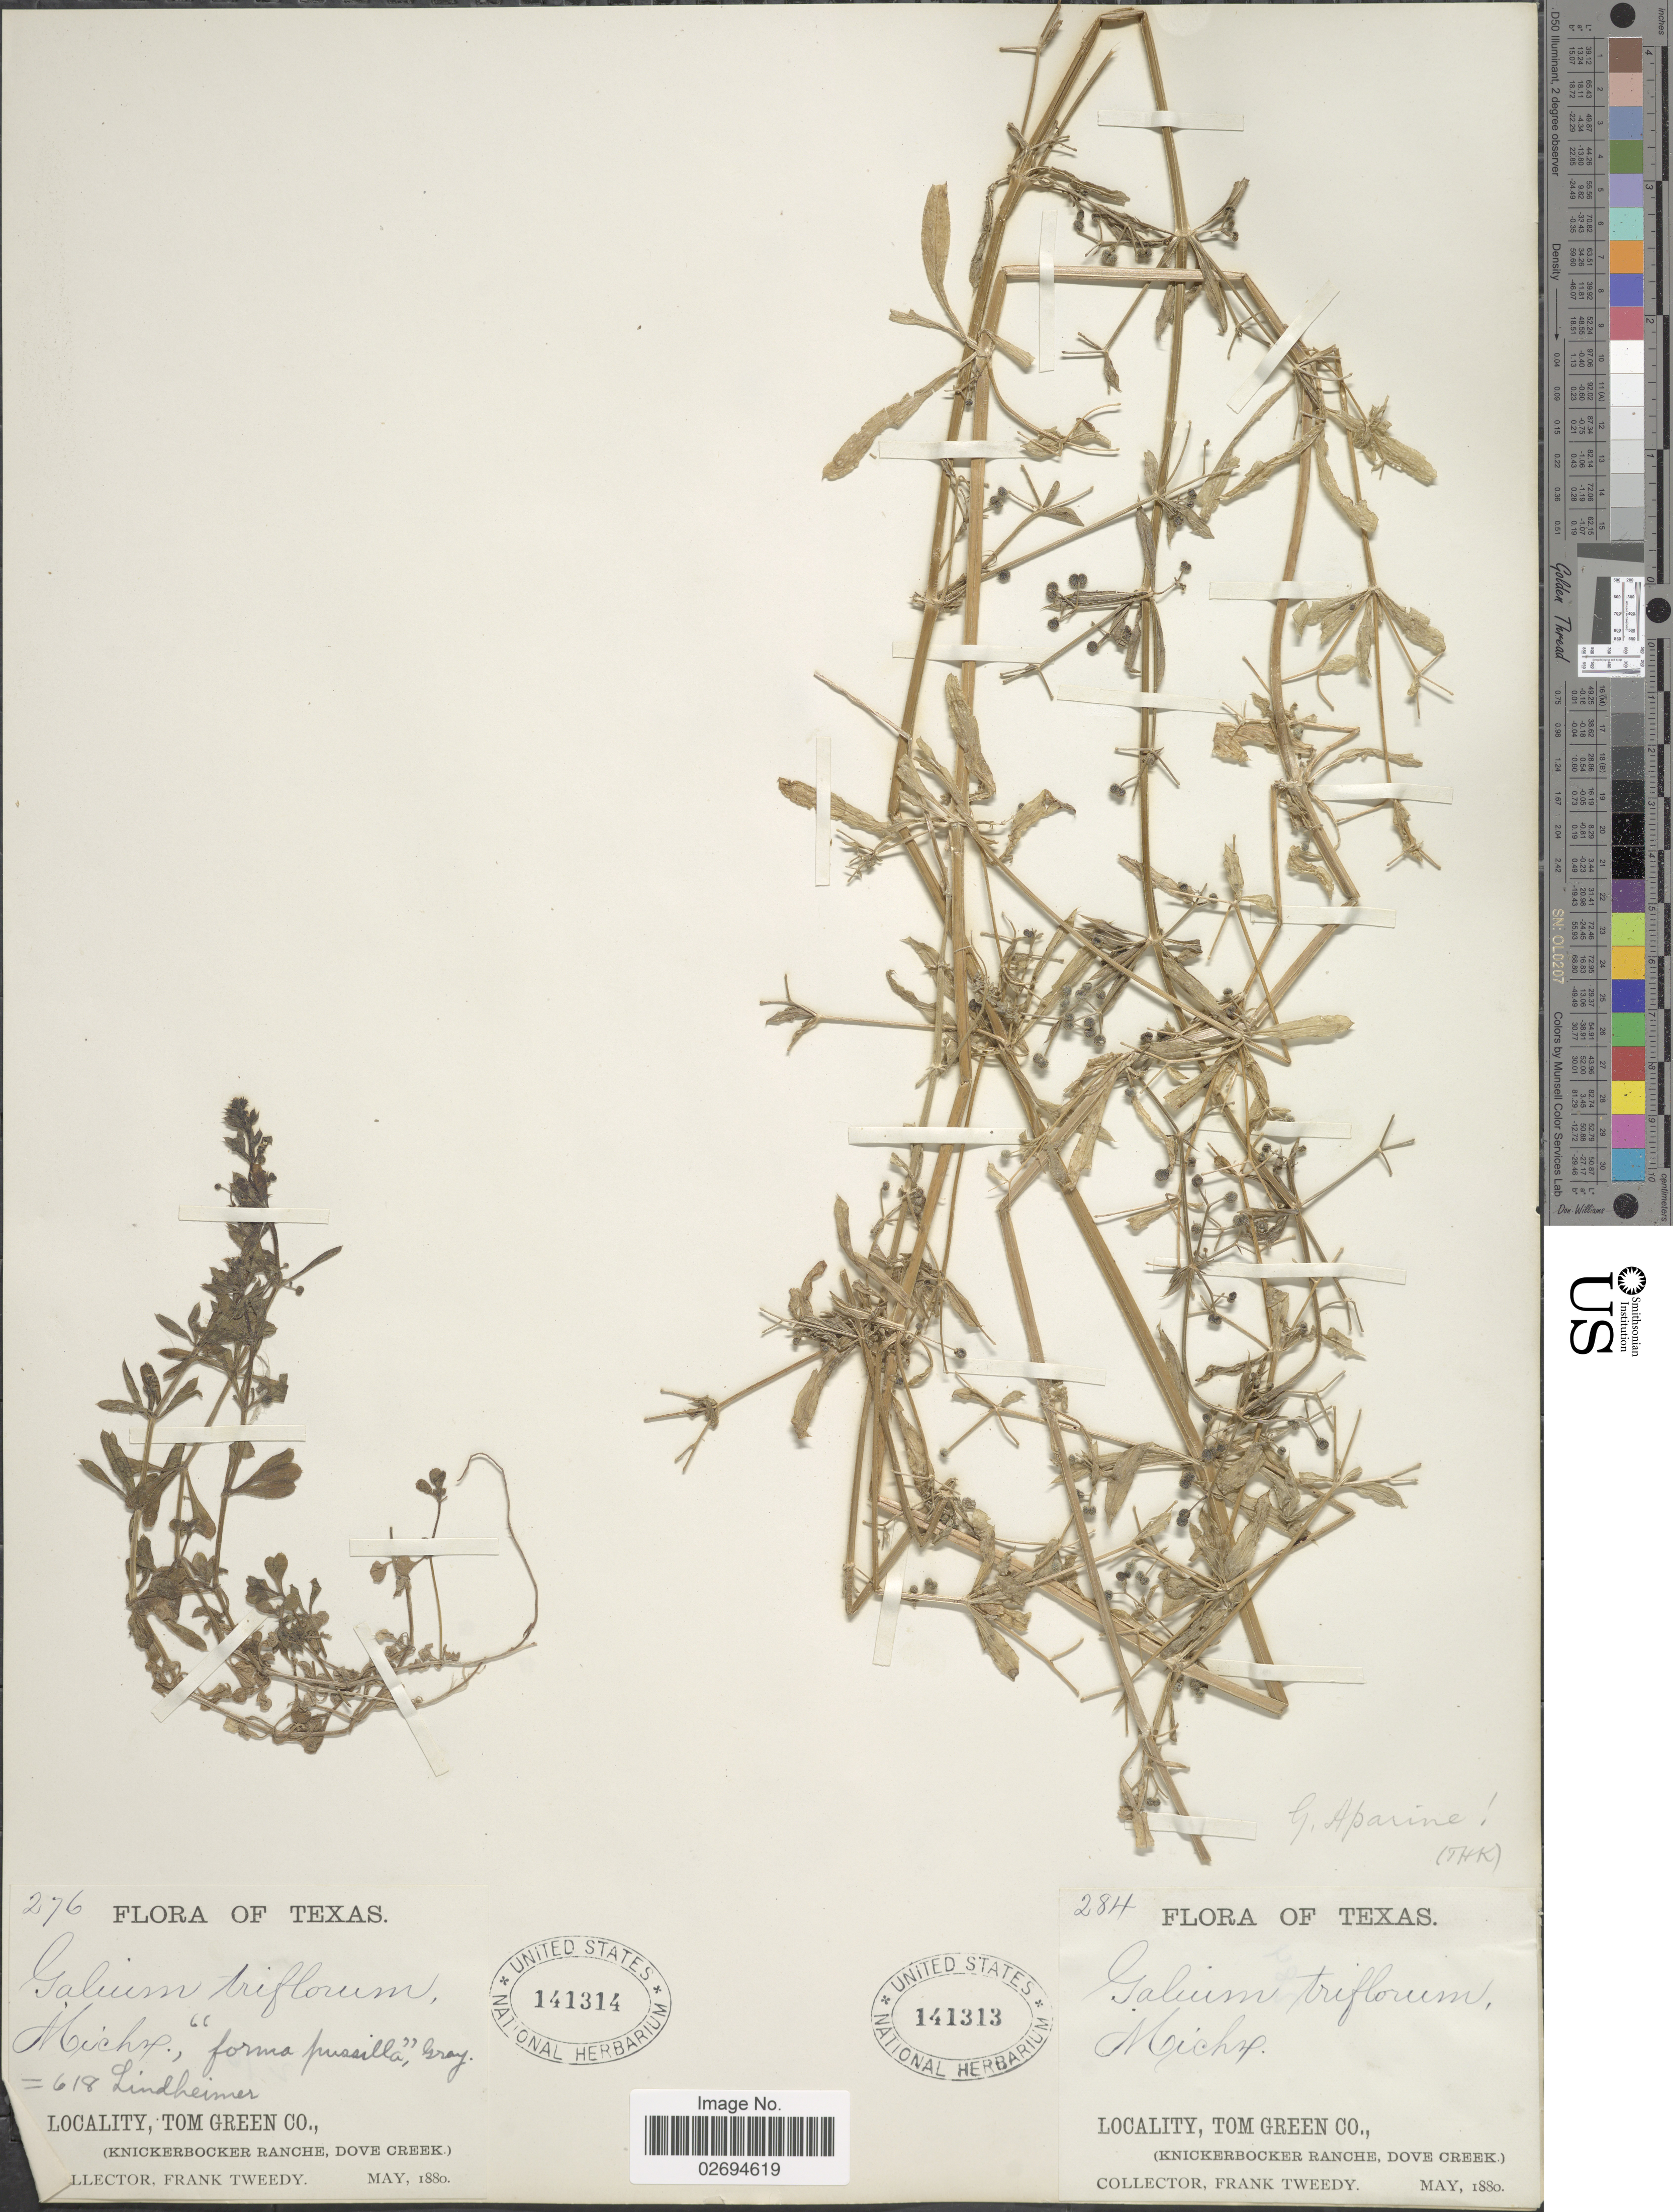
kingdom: Plantae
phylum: Tracheophyta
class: Magnoliopsida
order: Gentianales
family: Rubiaceae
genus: Galium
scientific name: Galium triflorum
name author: Michx.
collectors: F. Tweedy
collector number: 276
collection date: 1880-05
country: United States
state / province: Texas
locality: Tom Green Co., (Knickerbocker Ranche, Dove Creek)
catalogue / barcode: US 141314-2